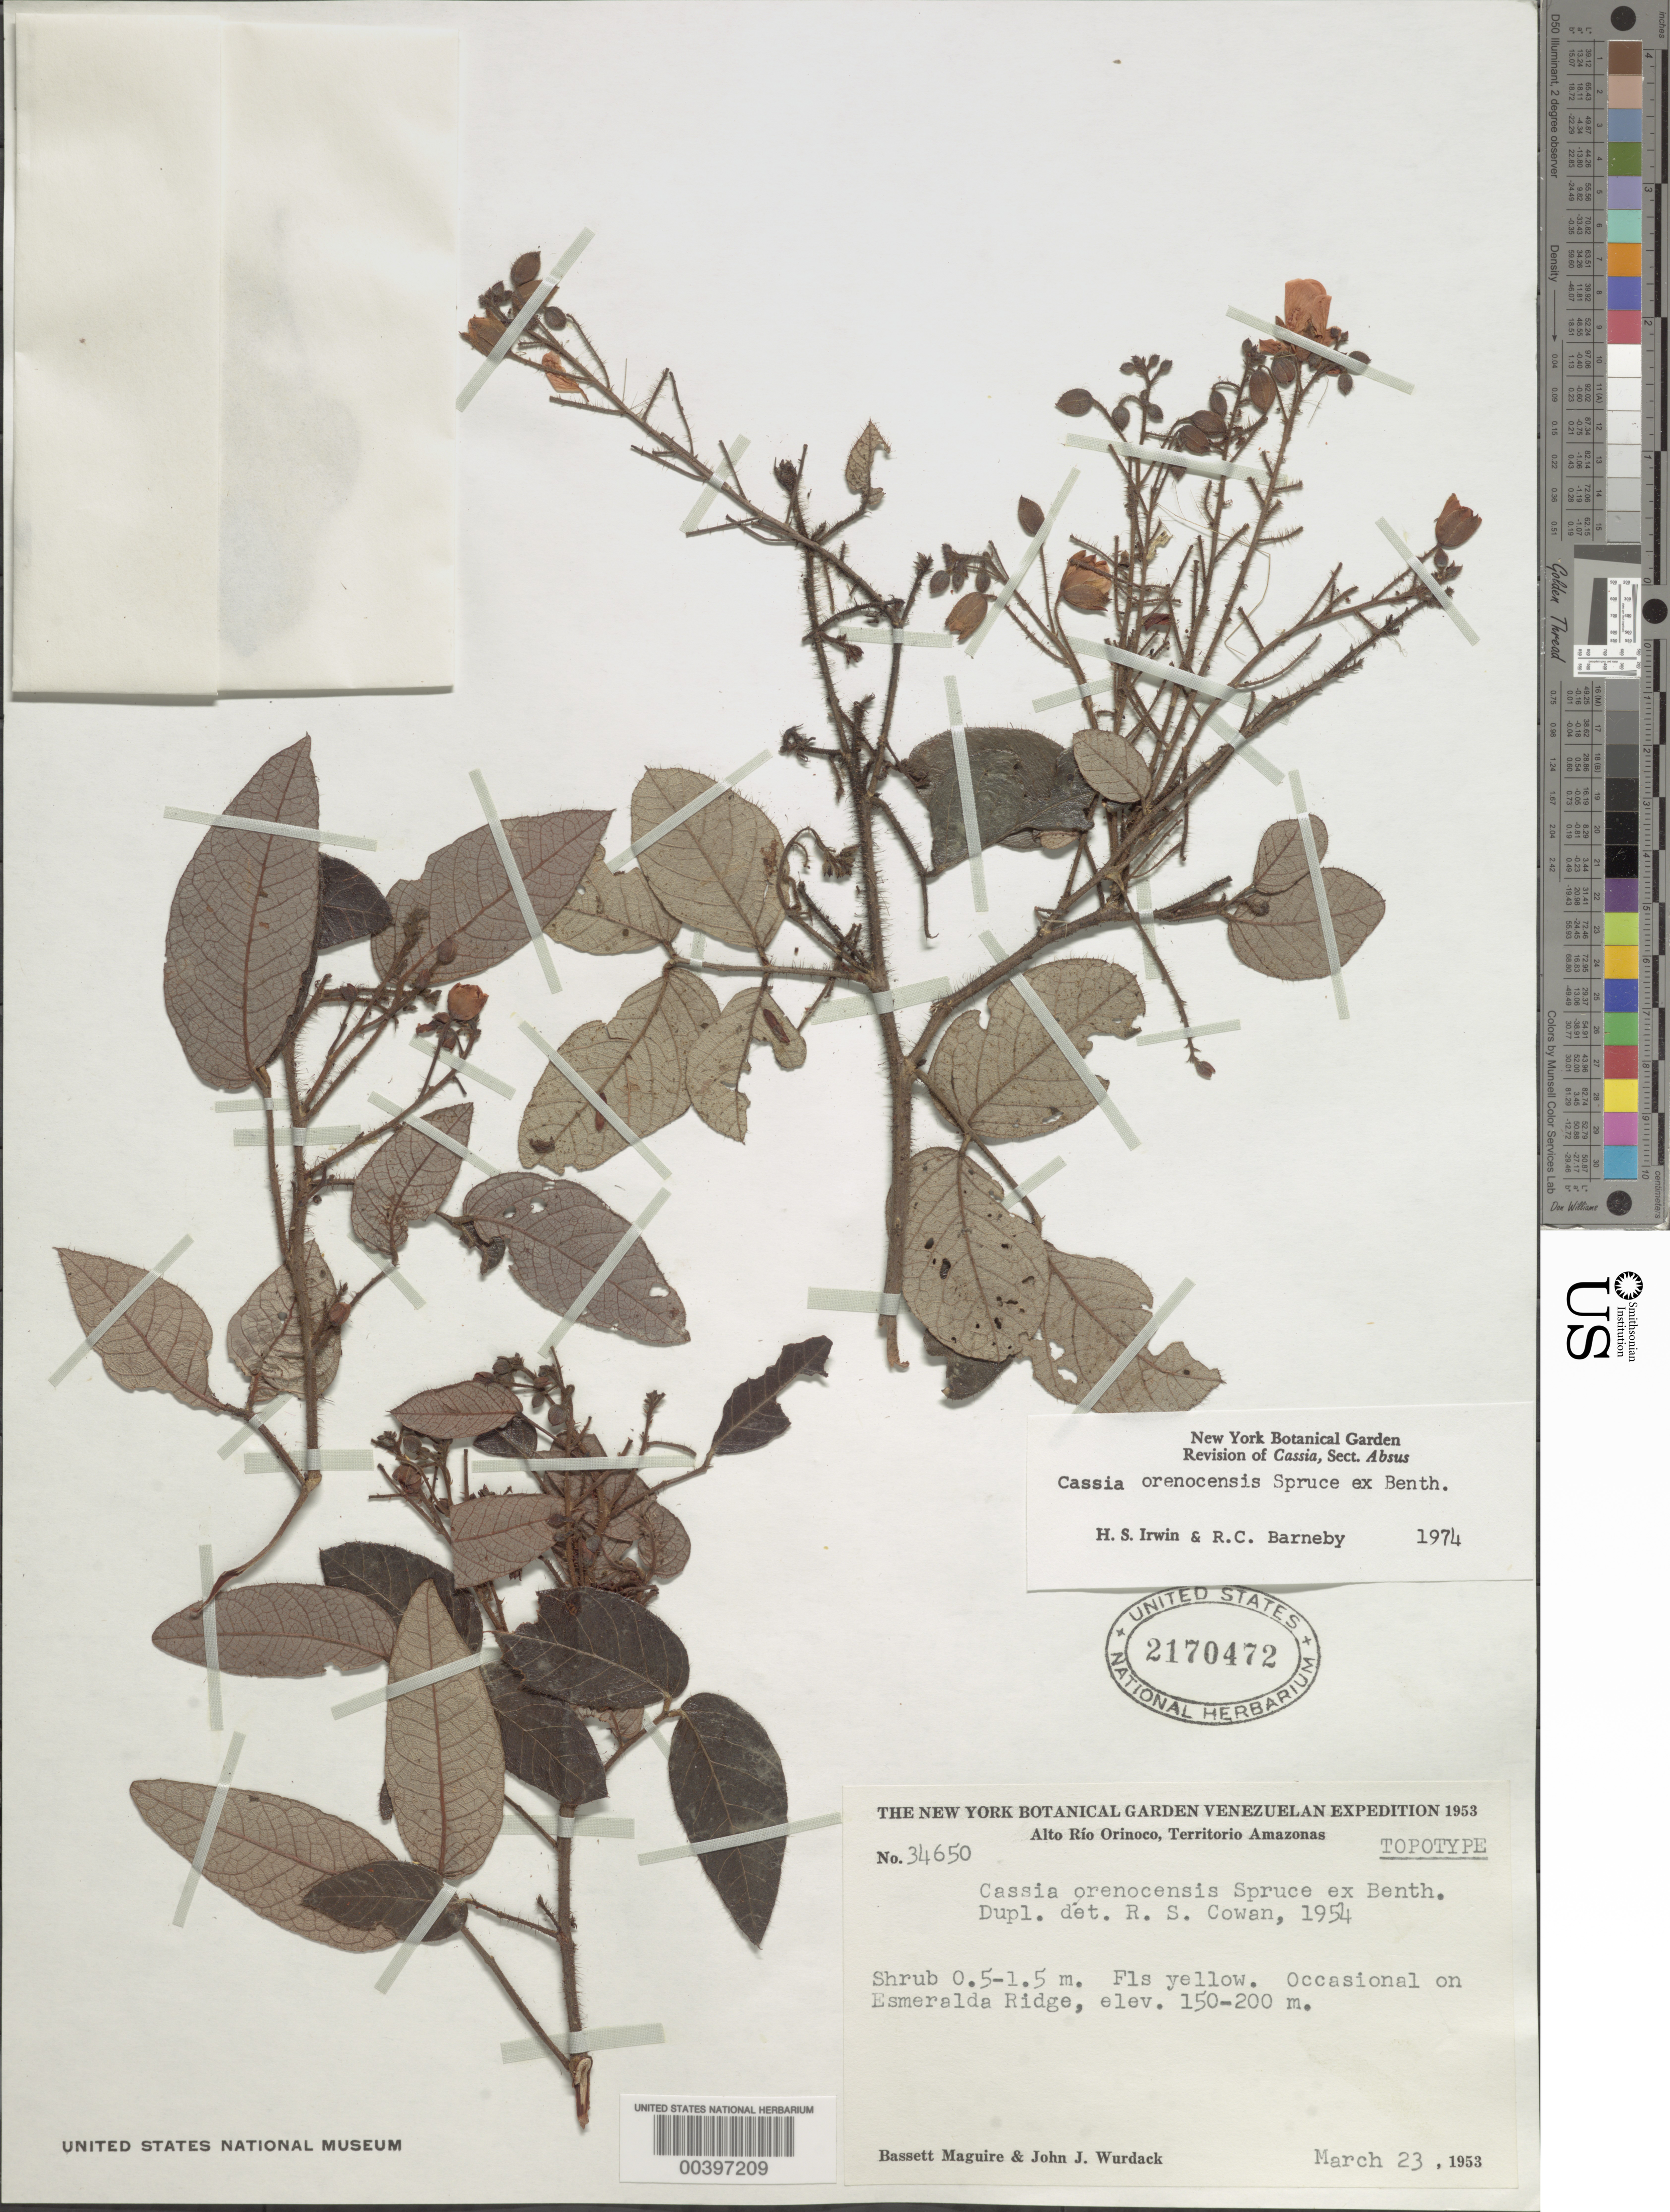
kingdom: Plantae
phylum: Tracheophyta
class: Magnoliopsida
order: Fabales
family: Fabaceae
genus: Chamaecrista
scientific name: Chamaecrista orenocensis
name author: (Spruce ex Benth.) H.S. Irwin & Barneby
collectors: B. Maguire & J. J. Wurdack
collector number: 34650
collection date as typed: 23 Mar 1953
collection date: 1953-03-23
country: Venezuela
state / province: Amazonas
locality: Esmeralda ridge; alto rio orinoco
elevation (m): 150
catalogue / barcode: US 2170472